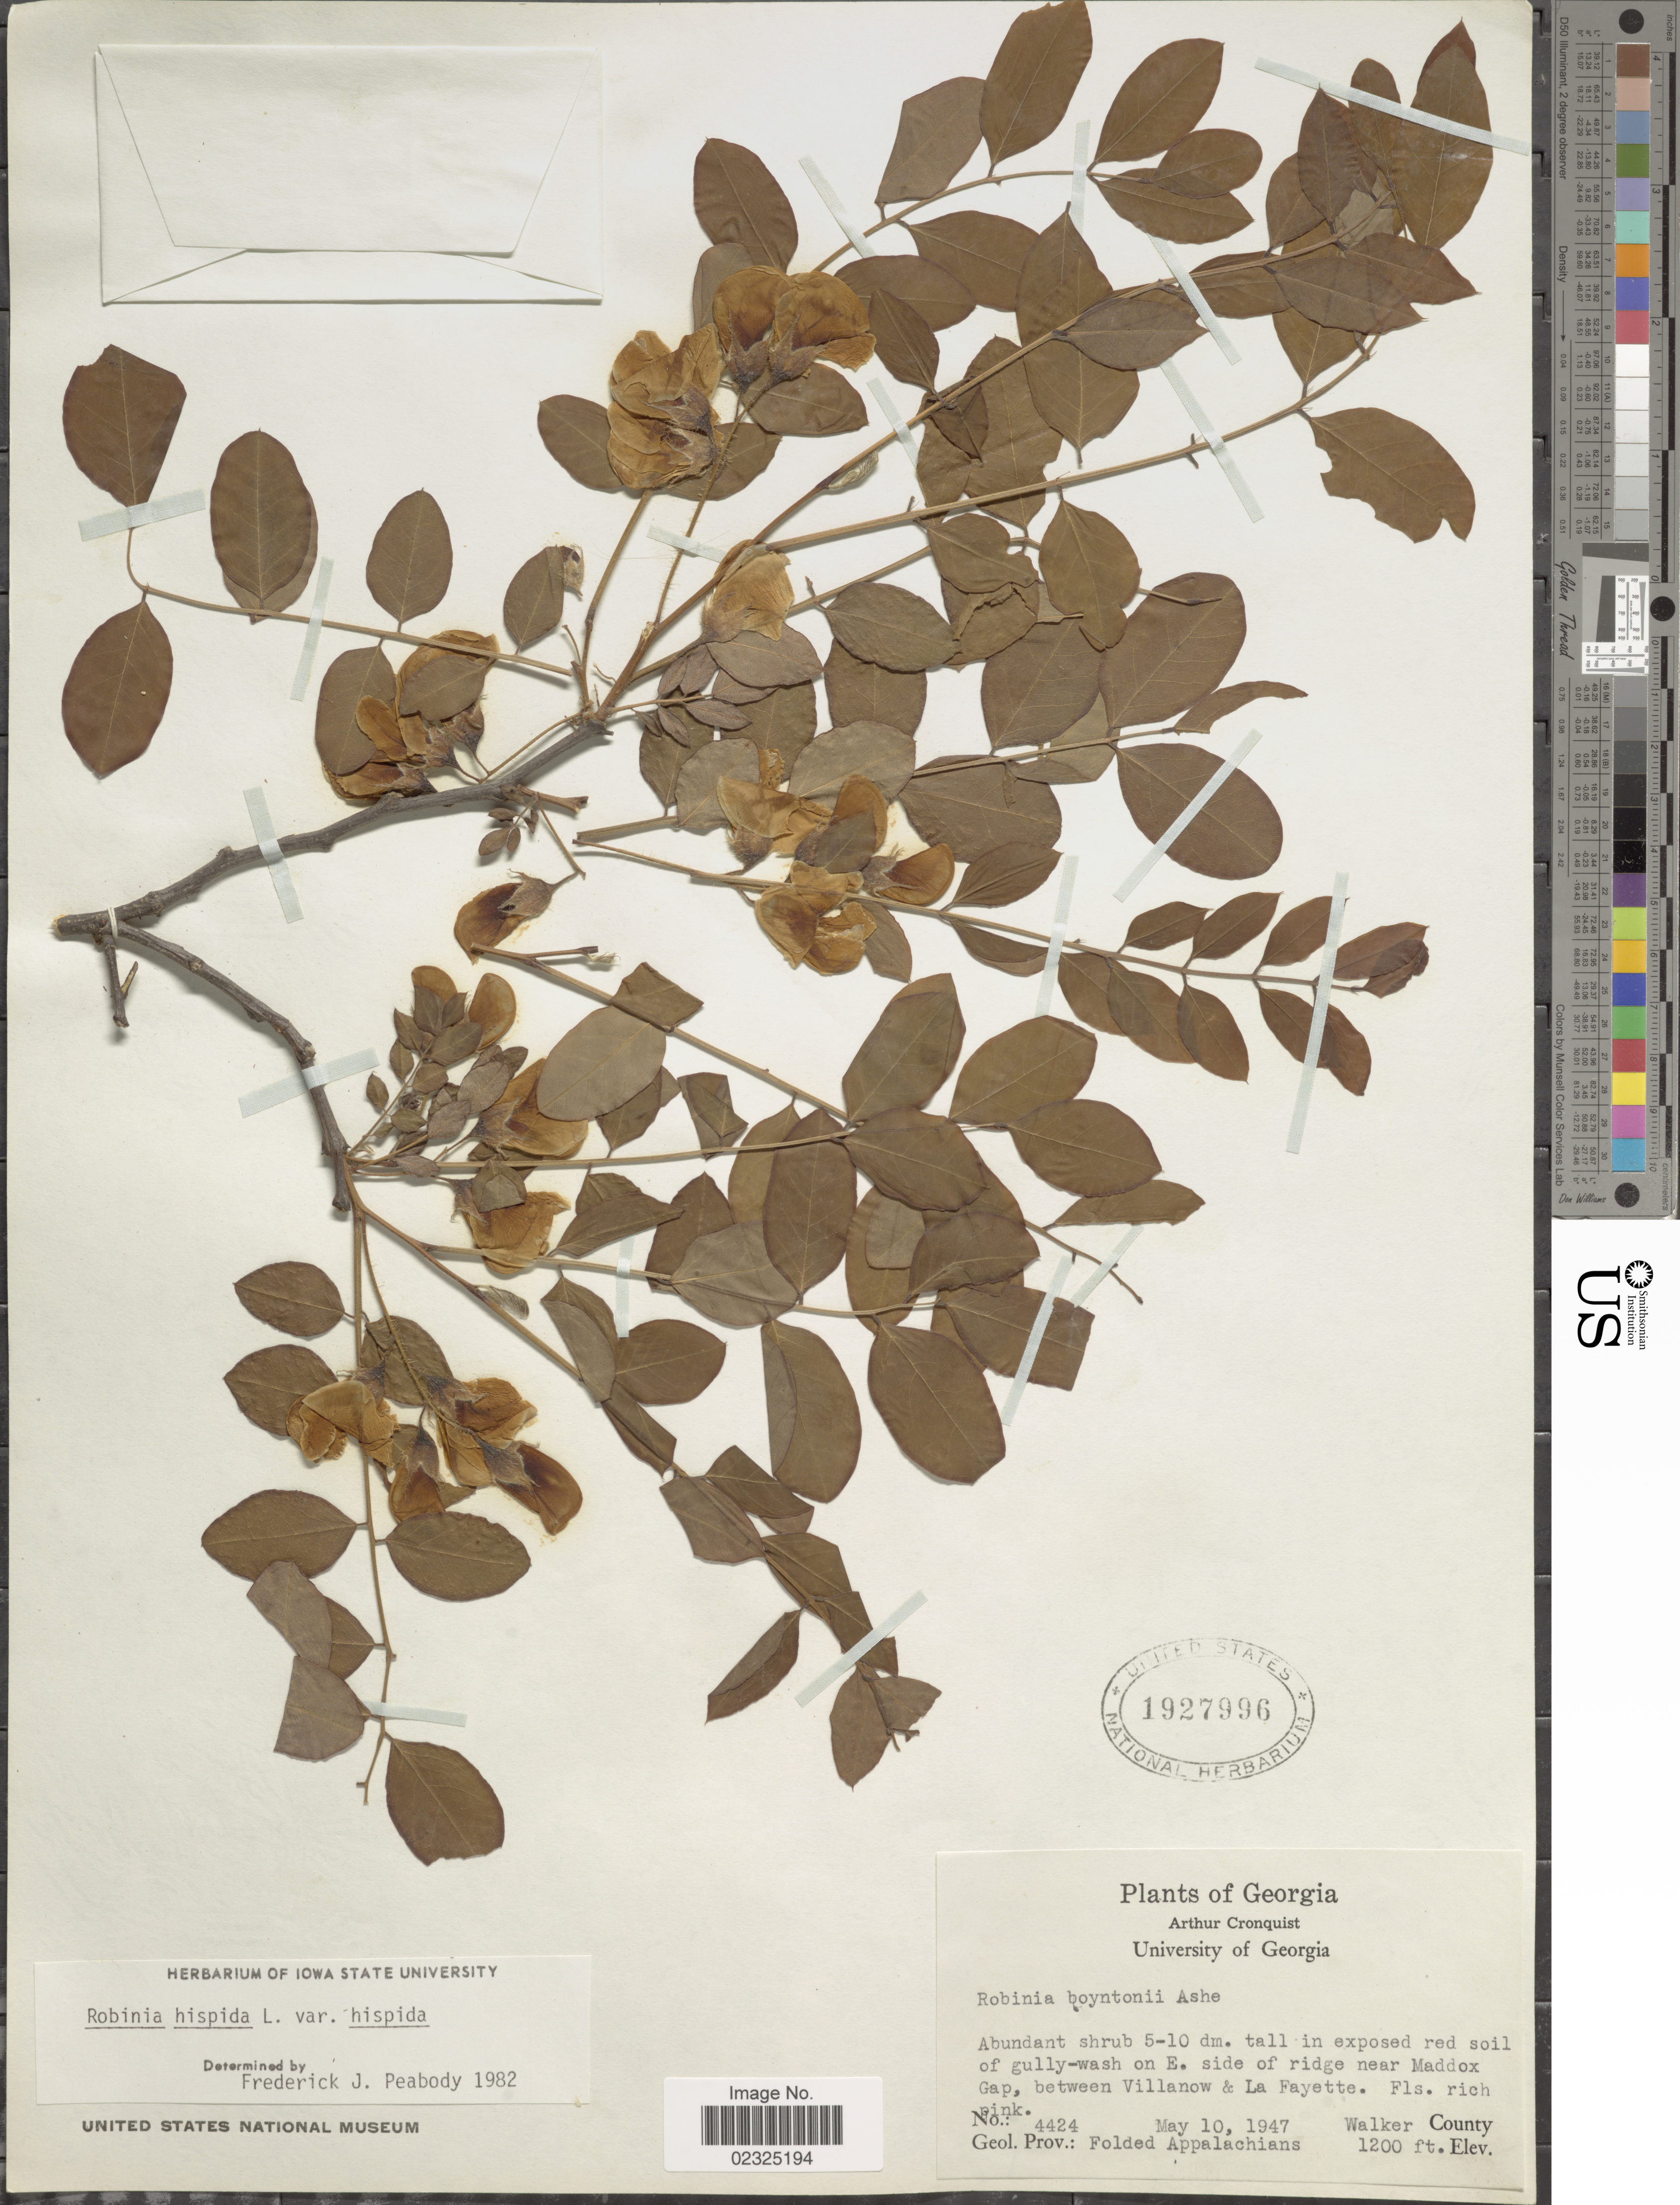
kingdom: Plantae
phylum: Tracheophyta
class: Magnoliopsida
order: Fabales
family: Fabaceae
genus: Robinia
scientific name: Robinia hispida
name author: L.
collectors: A. J. Cronquist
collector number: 4424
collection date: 1947-05-10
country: United States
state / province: Georgia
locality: On E. side of ridge near Maddox Gap, between Villanow & La Fayette, Walker County.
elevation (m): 366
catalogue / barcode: US 1927996